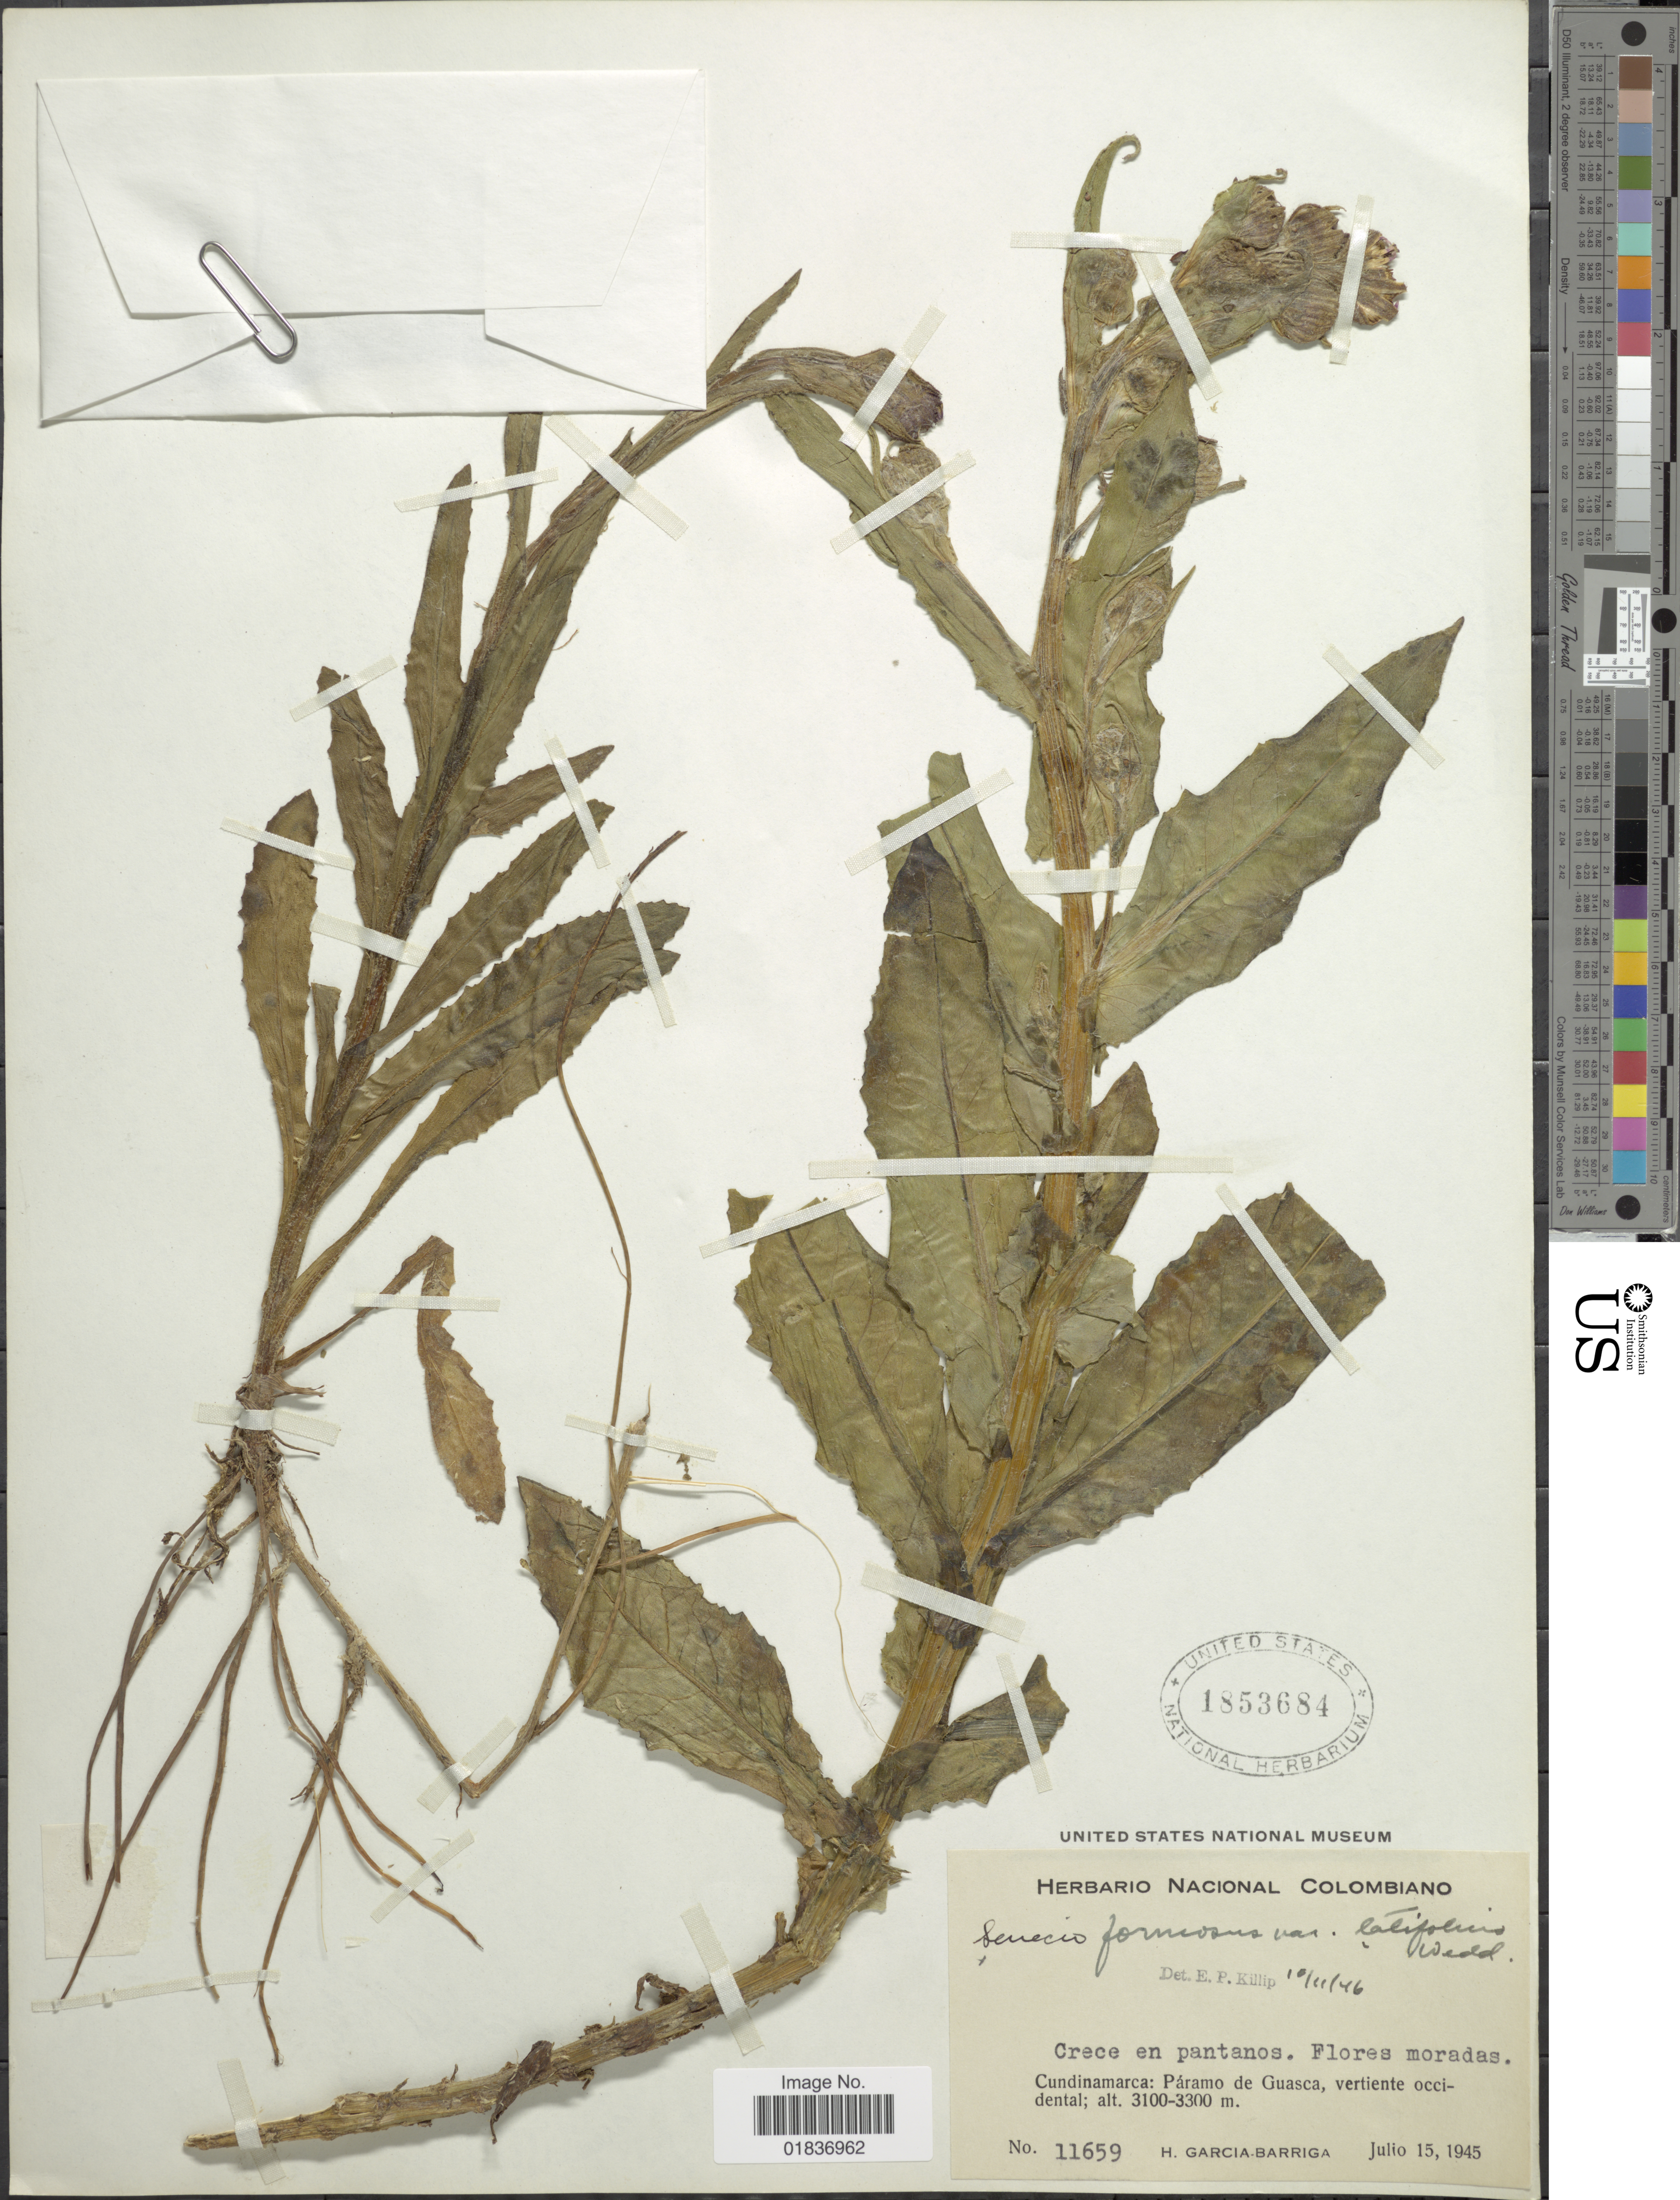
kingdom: Plantae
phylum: Tracheophyta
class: Magnoliopsida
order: Asterales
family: Asteraceae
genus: Senecio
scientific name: Senecio wedglacialis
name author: Cuatrec.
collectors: H. García Barriga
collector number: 11659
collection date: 1945-07-15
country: Colombia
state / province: Cundinamarca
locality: Cundinamarca: Paramo de Guasca, vertiente occidental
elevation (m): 3100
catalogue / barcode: US 1853684